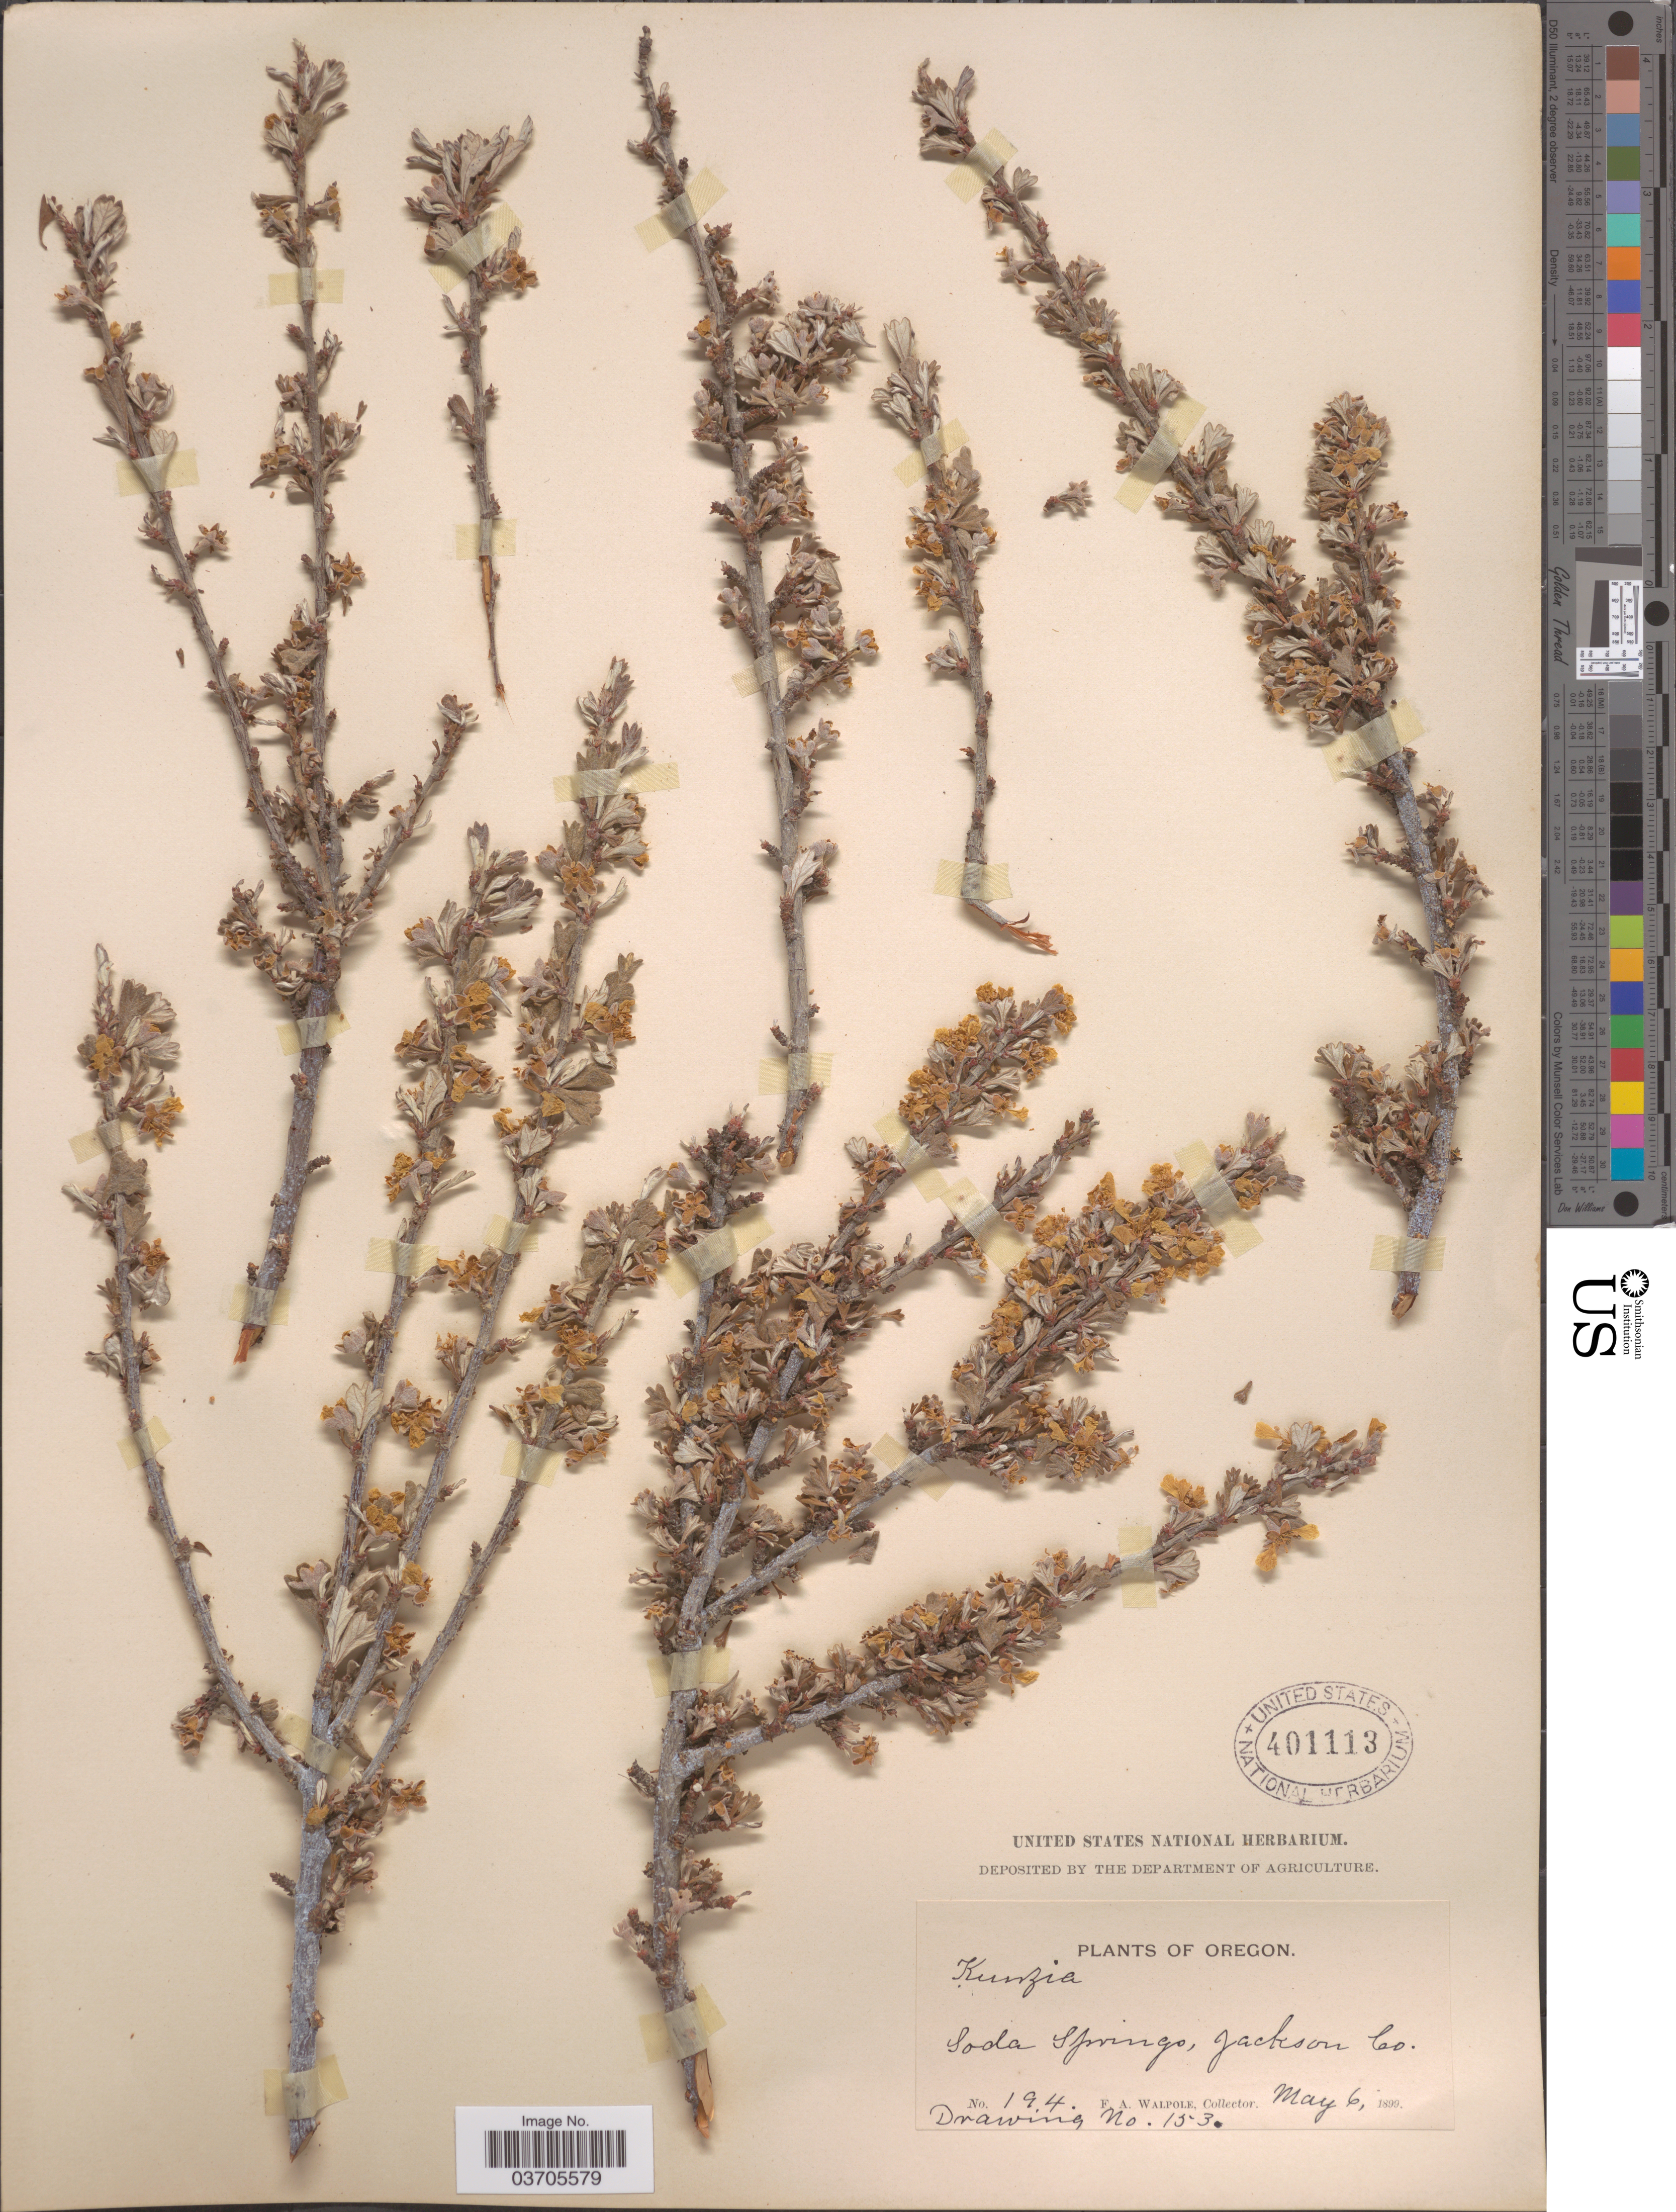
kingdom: Plantae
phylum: Tracheophyta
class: Magnoliopsida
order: Rosales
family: Rosaceae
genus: Purshia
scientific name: Purshia tridentata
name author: (Pursh) DC.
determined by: Strong, Mark T., (BOT), Smithsonian Institution - National Museum of Natural History (UNITED STATES)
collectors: F. Walpole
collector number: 194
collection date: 1899-05-06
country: United States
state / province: Oregon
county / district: Jackson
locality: Soda Springs, Jackson Co.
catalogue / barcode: US 401113